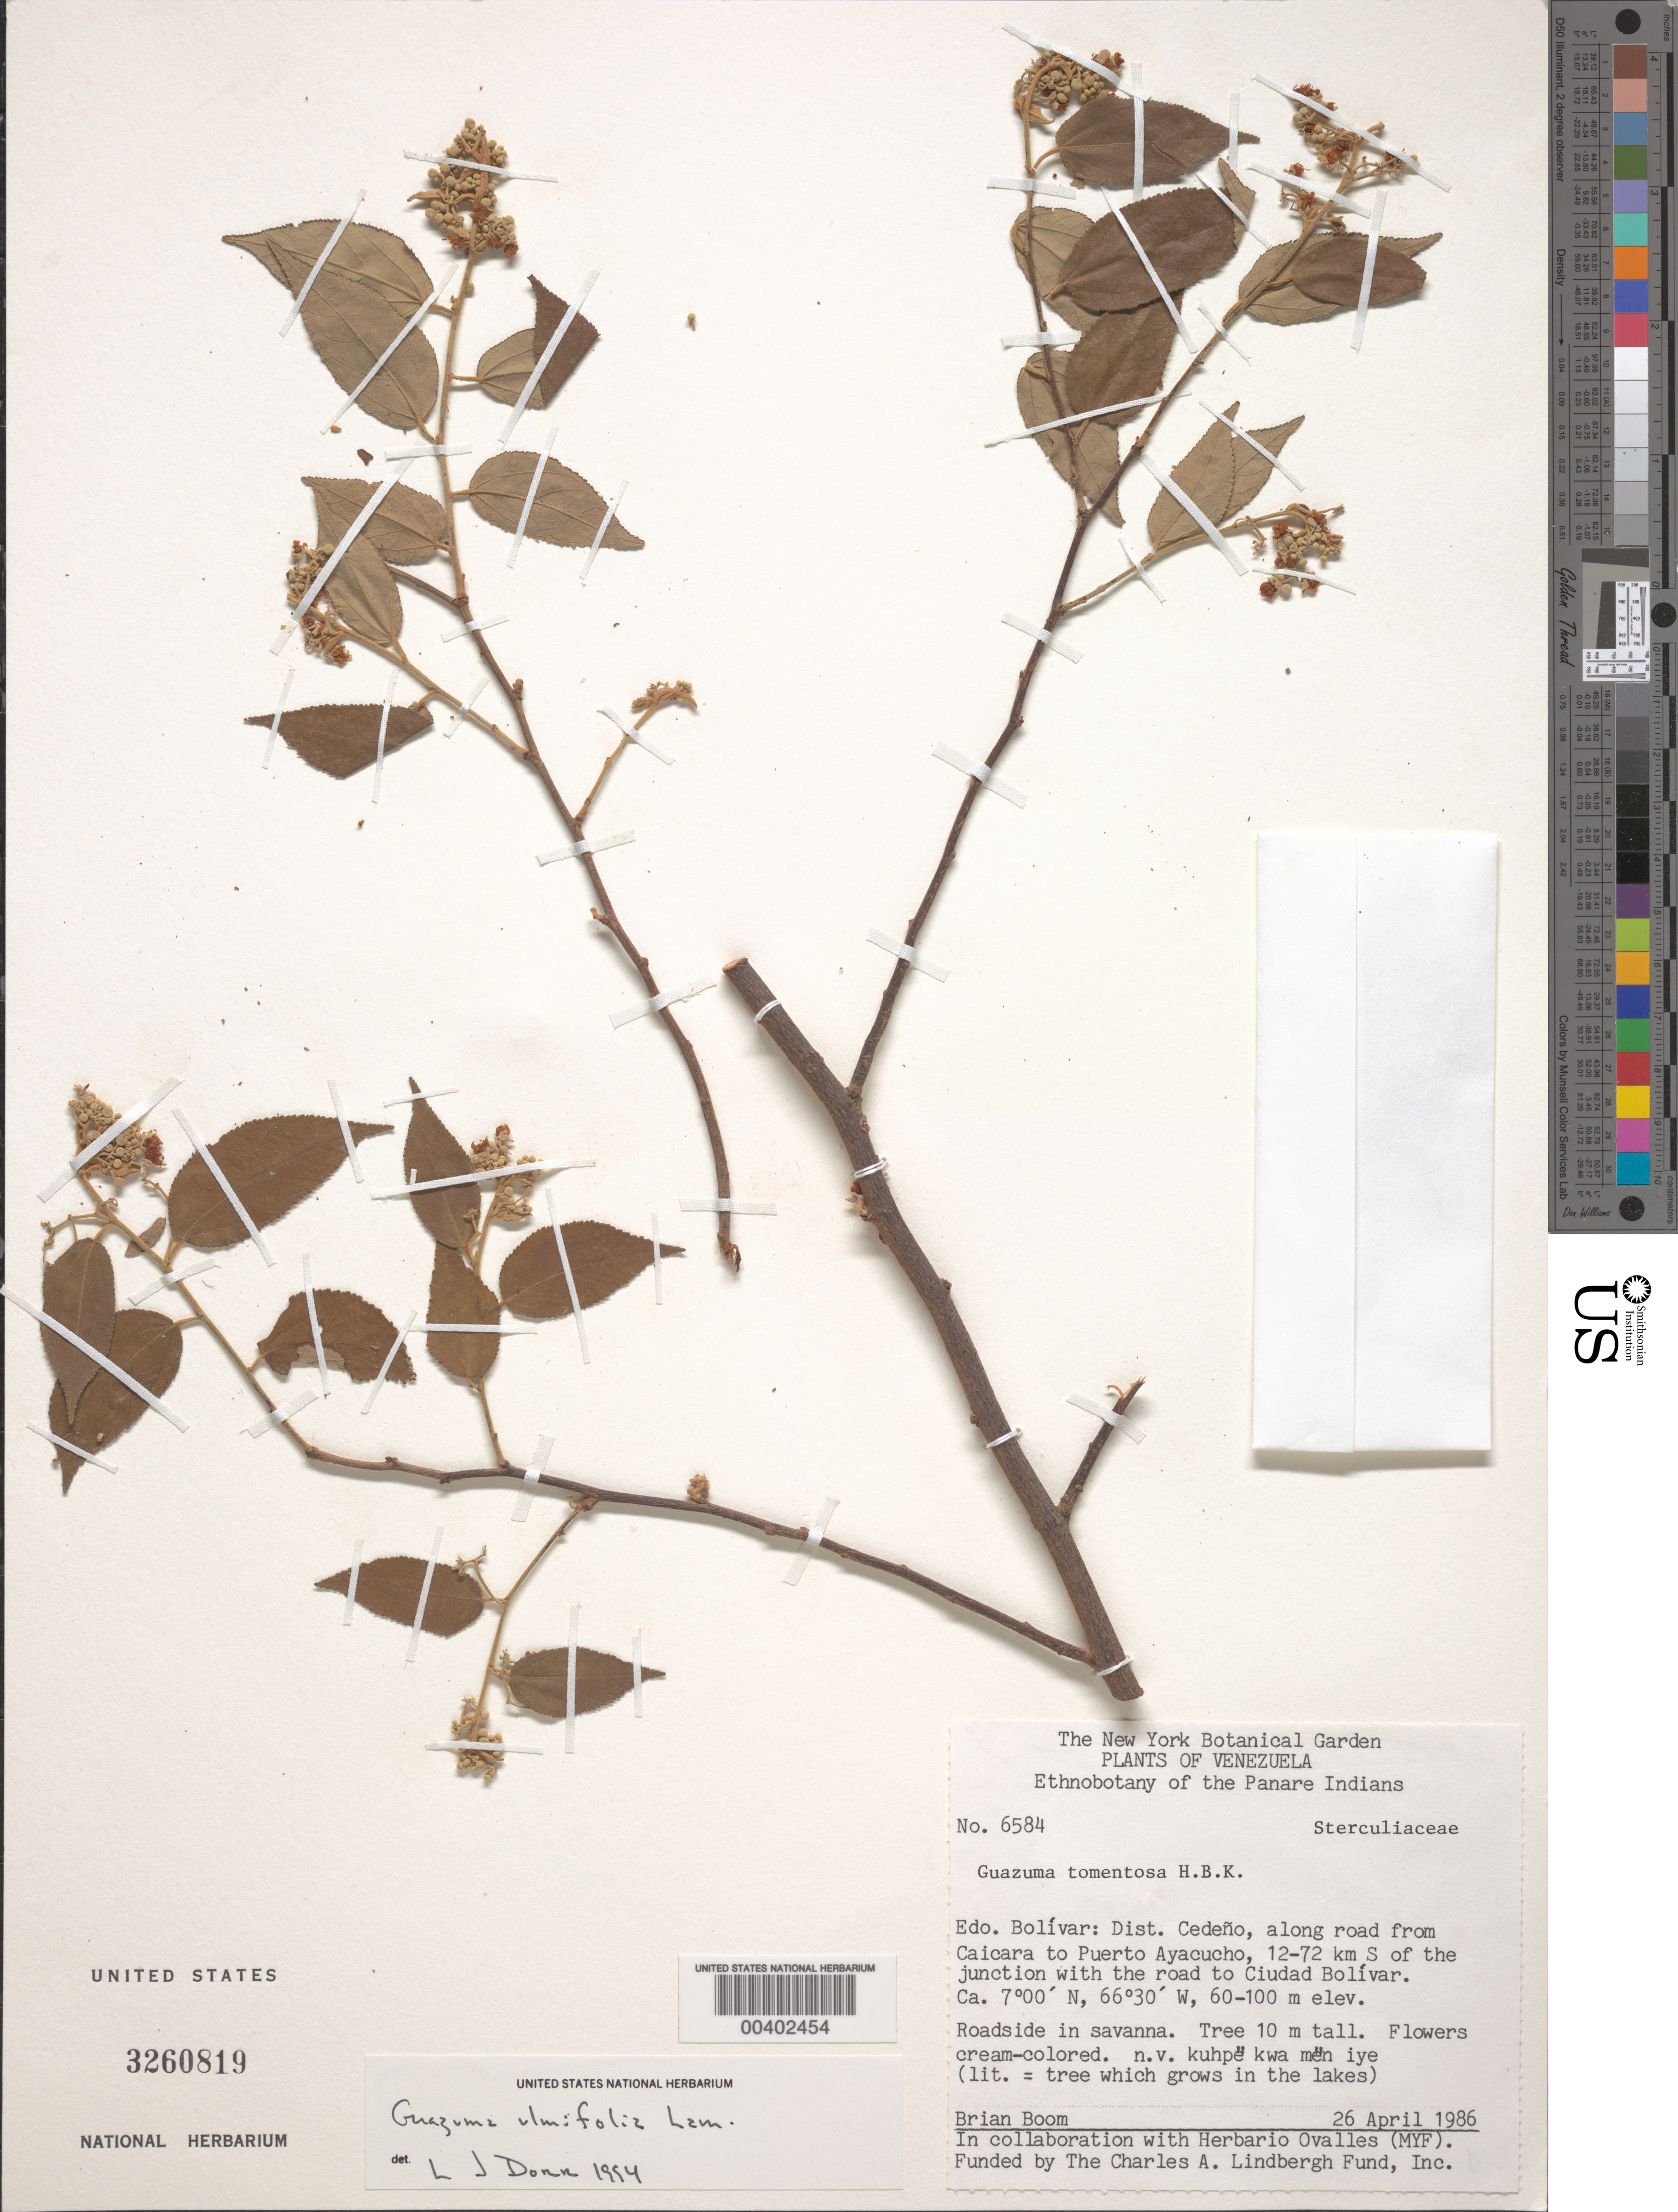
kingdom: Plantae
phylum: Tracheophyta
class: Magnoliopsida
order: Malvales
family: Malvaceae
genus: Guazuma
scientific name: Guazuma ulmifolia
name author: Lam.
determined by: Dorr, L. J., (BOT), Smithsonian Institution - National Museum of Natural History (UNITED STATES)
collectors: B. M. Boom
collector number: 6584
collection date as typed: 26 Apr 1986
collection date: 1986-04-26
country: Venezuela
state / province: Bolívar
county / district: Cedeño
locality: along road from Caicara to Puerto Ayacucho, 12 - 72 km S of the junct. with road to Ciudad Bolívar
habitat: roadside in savanna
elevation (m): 60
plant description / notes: Common name: kuhpë kwa mën iye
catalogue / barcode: US 3260819